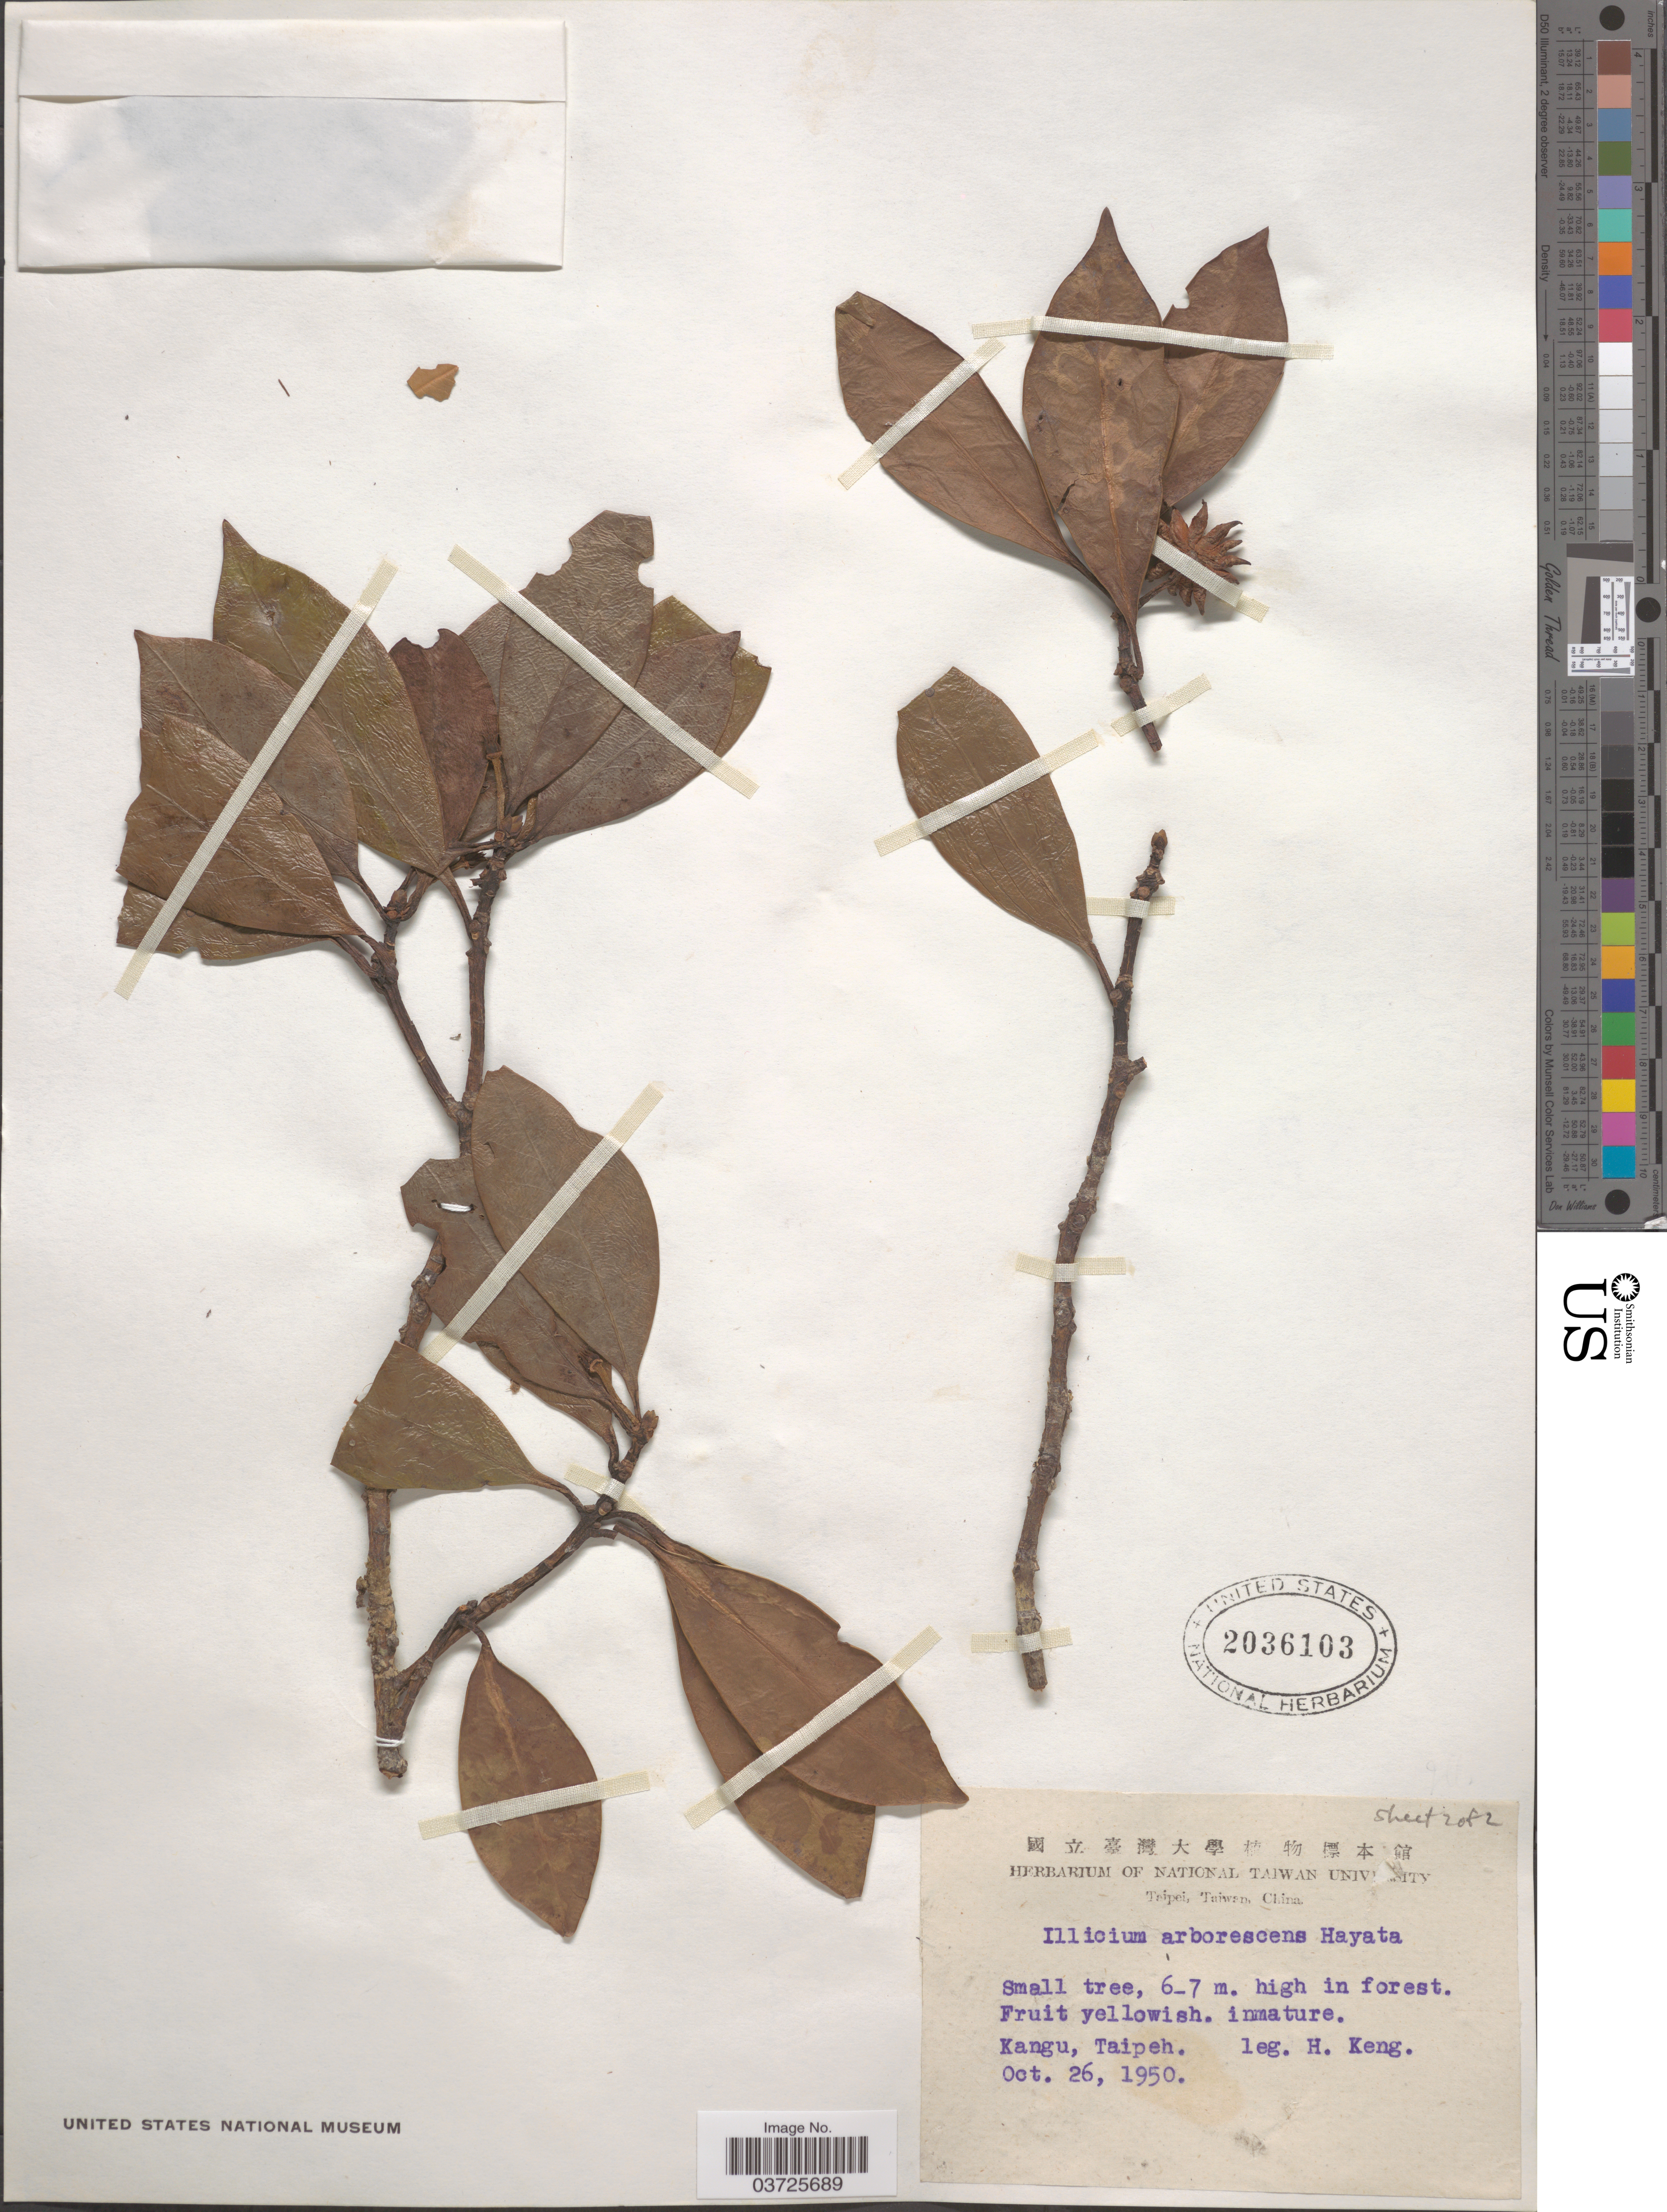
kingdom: Plantae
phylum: Tracheophyta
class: Magnoliopsida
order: Austrobaileyales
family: Schisandraceae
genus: Illicium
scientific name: Illicium arborescens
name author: Hayata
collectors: H. Keng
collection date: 1950-10-26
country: Taiwan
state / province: Taipei City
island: Taiwan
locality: Taipei. Kangu, Taipeh.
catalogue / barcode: US 2036103